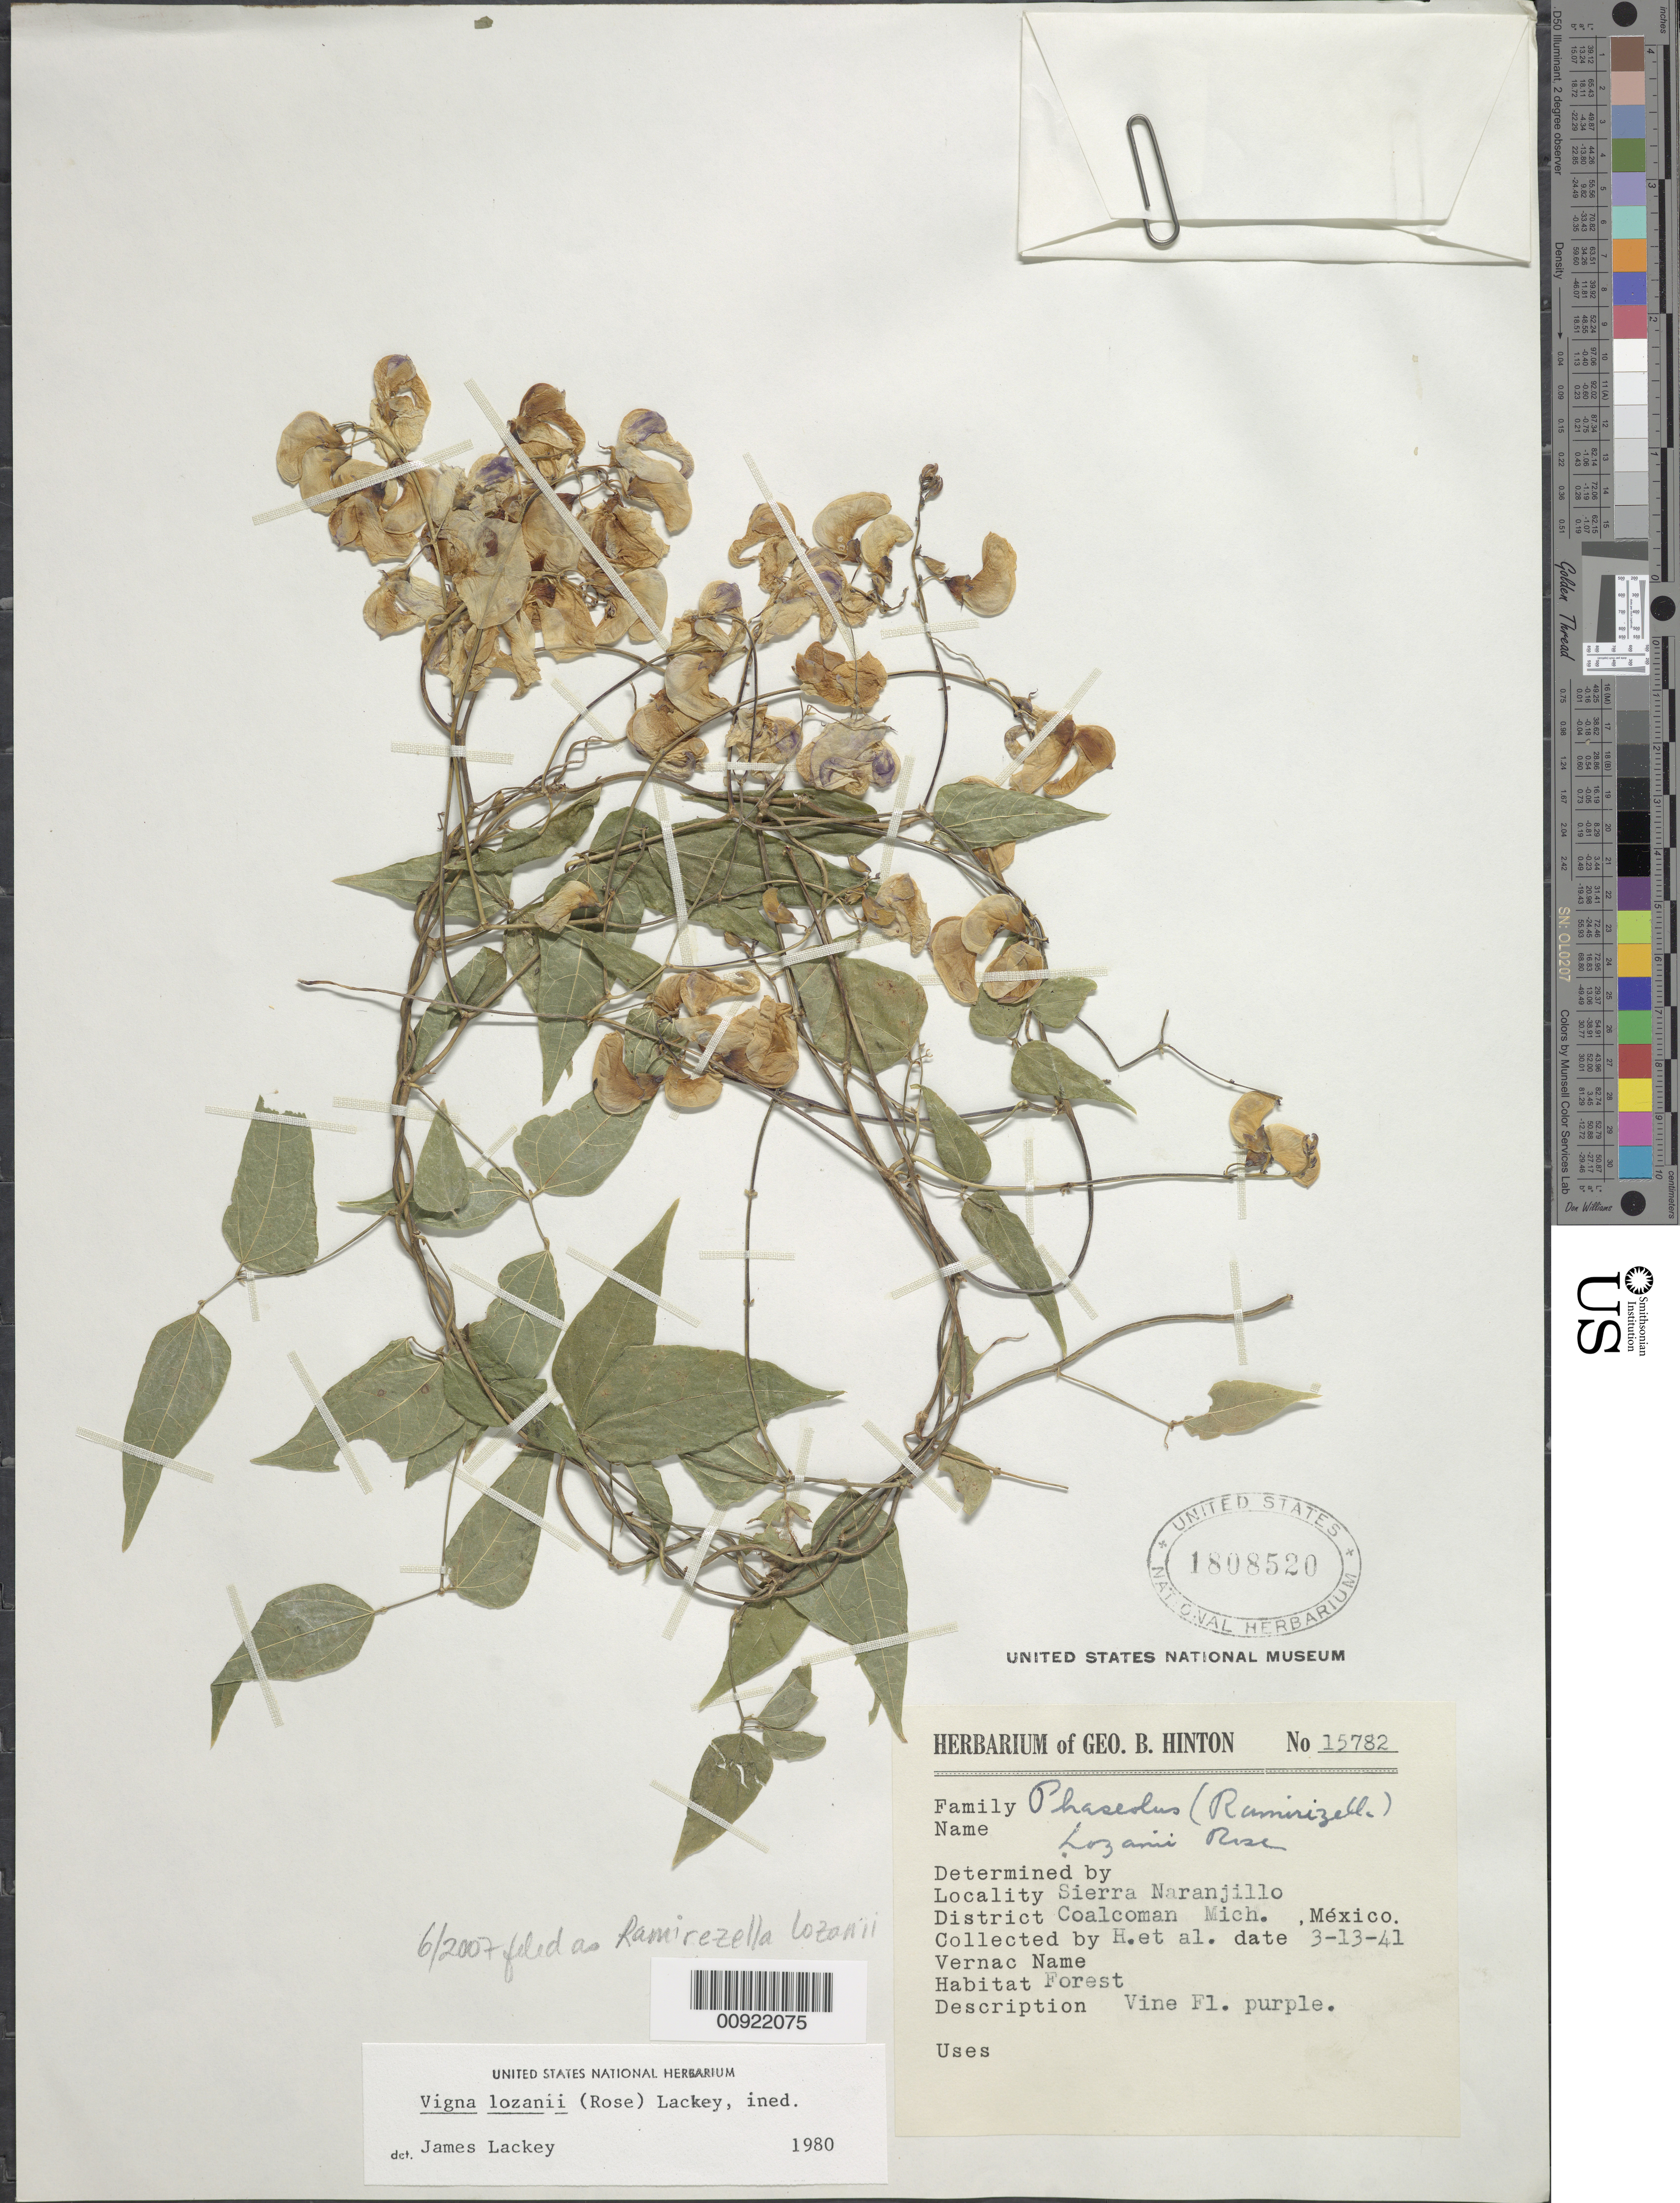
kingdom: Plantae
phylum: Tracheophyta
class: Magnoliopsida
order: Fabales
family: Fabaceae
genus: Ramirezella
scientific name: Ramirezella lozanii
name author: (Rose) Piper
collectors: G. B. Hinton & et al.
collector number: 15782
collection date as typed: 13 Mar 1941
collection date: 1941-03-13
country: Mexico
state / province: Michoacán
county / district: Coalcomán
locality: Sierra Naranjillo, District Coalcomán, Mich.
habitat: Forest.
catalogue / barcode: US 1808520